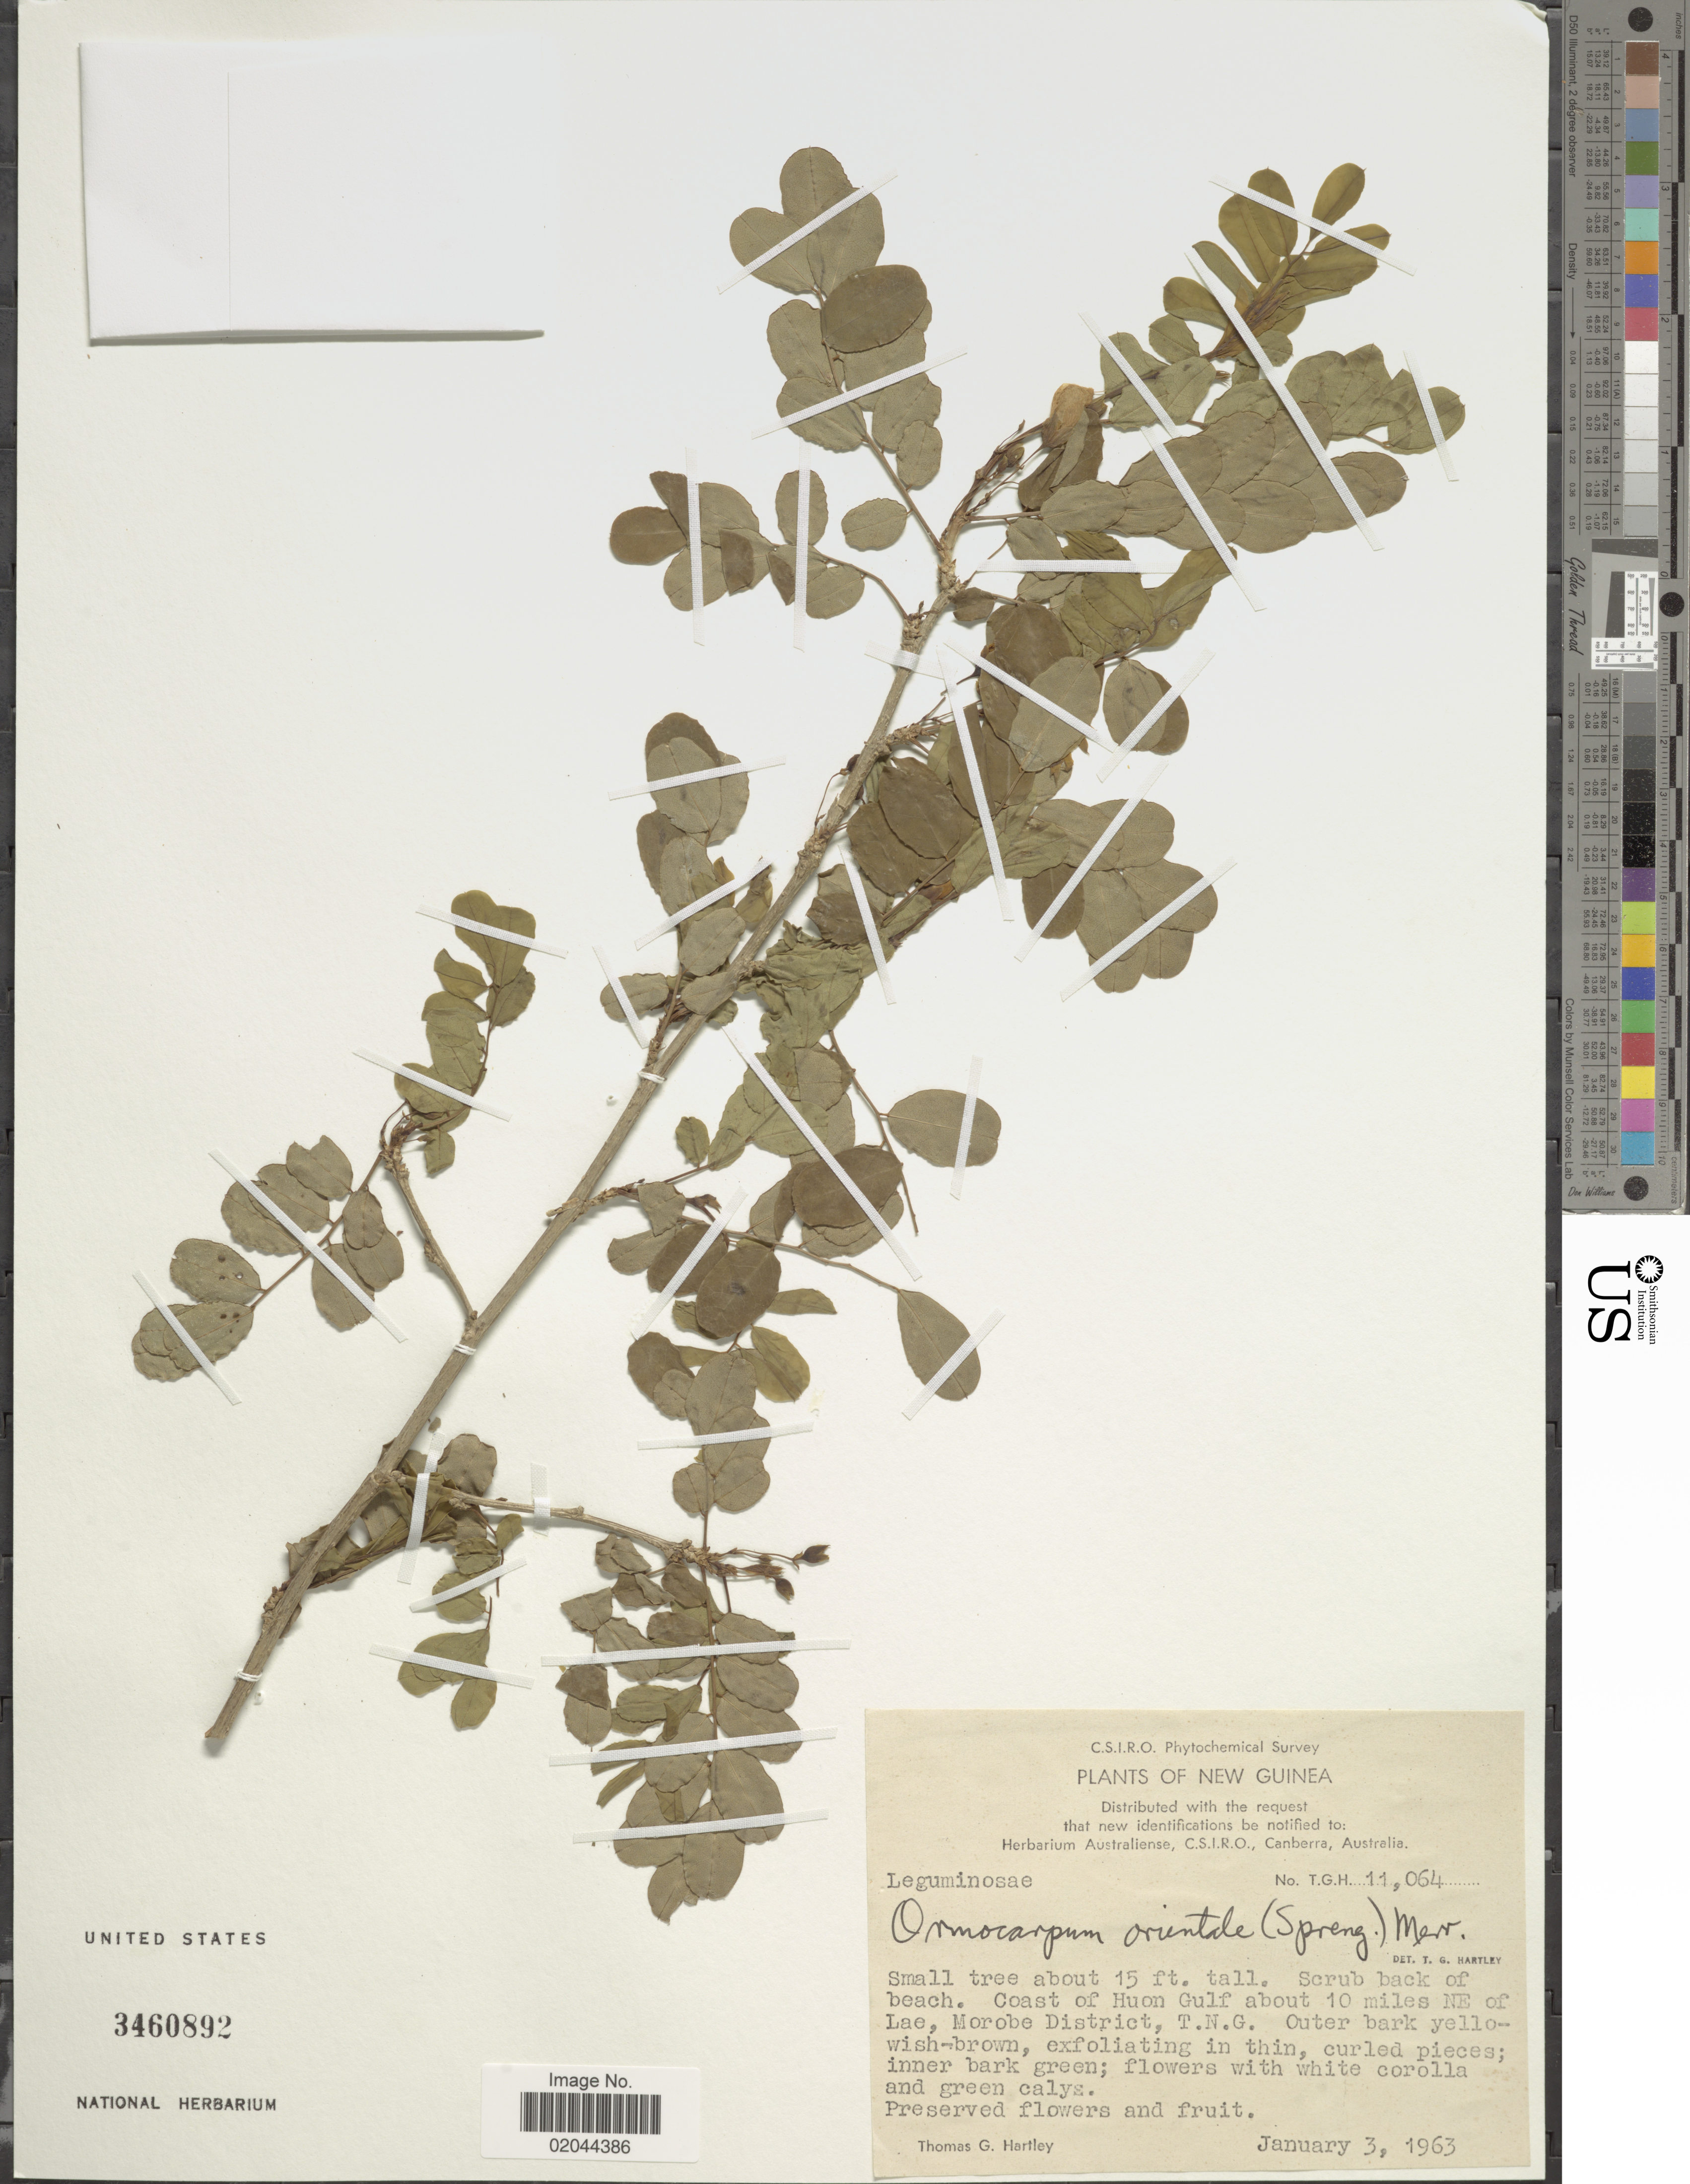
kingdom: Plantae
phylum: Tracheophyta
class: Magnoliopsida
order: Fabales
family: Fabaceae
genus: Ormocarpum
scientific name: Ormocarpum orientale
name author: (Spreng.) Merr.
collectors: T. G. Hartley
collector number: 11064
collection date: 1963-01-03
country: Papua New Guinea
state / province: Morobe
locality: New Guinea, coast of Huon Gulf about 10 miles NE of Lae, Morobe District, T.N.G.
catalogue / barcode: US 3460892